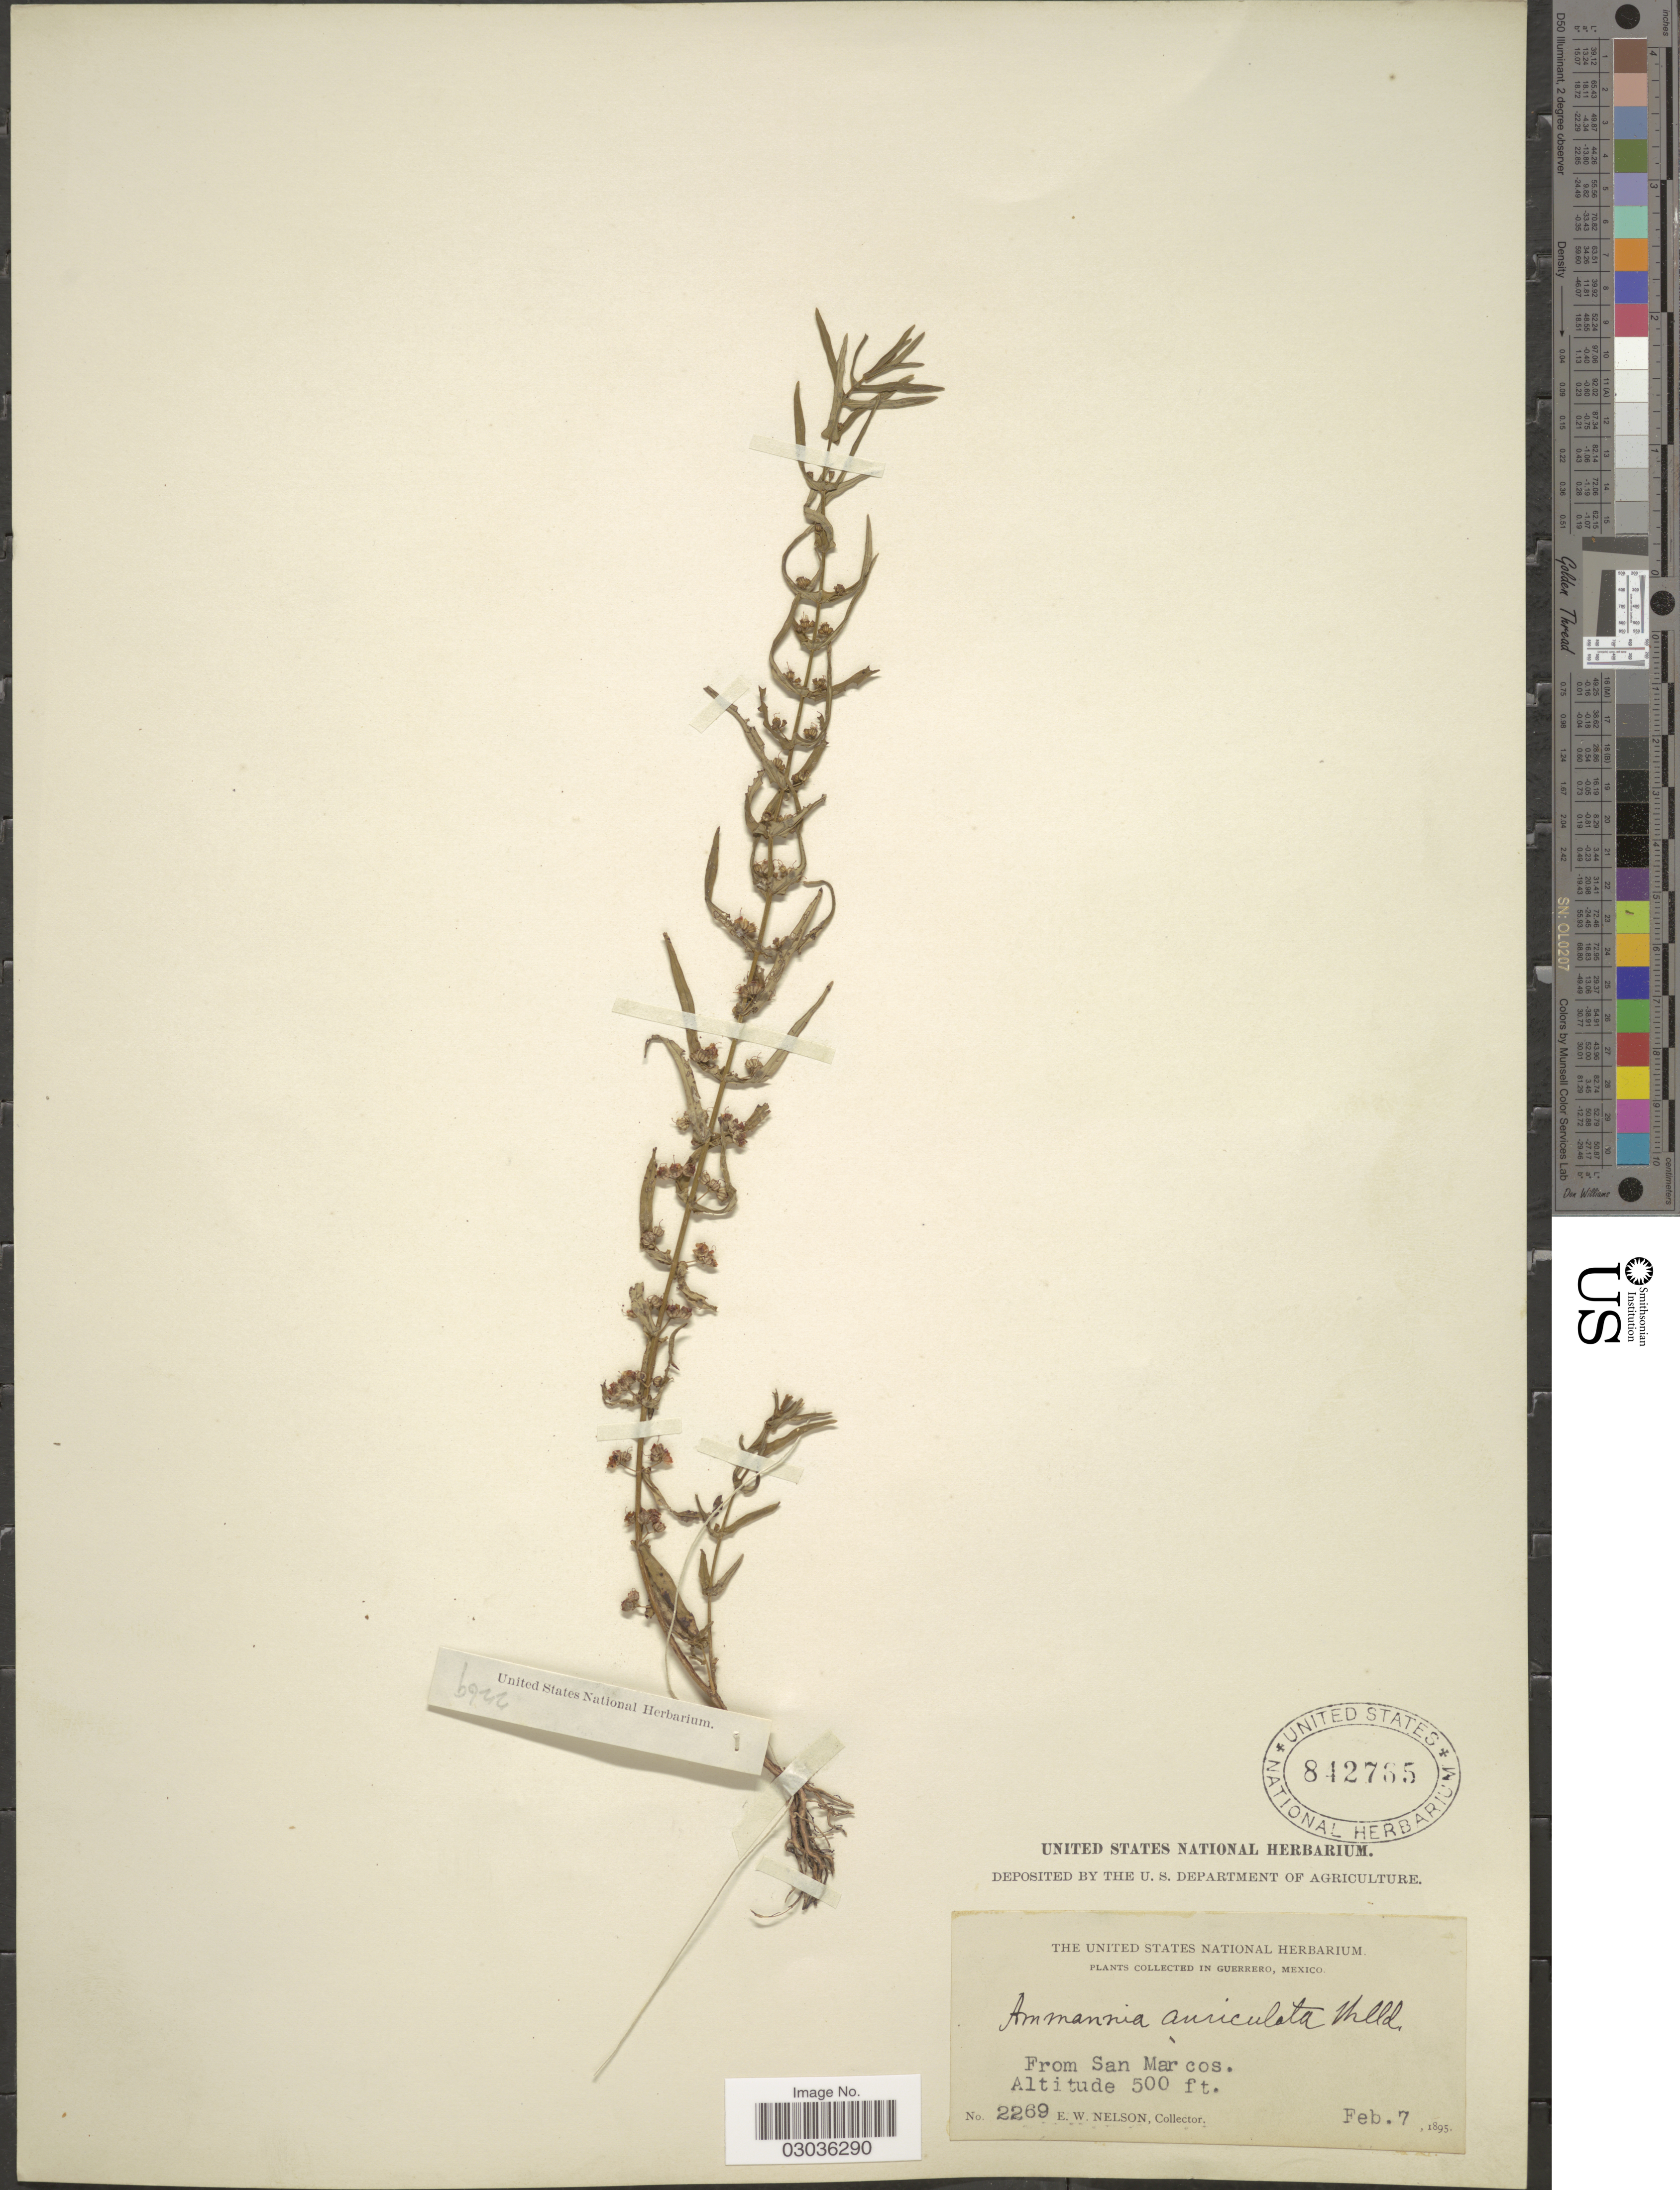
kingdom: Plantae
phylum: Tracheophyta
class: Magnoliopsida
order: Myrtales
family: Lythraceae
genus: Ammannia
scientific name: Ammannia auriculata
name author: Willd.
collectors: E. W. Nelson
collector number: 2269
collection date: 1895-02-07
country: Mexico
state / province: Guerrero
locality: From San Marcos.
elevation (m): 152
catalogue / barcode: US 842765